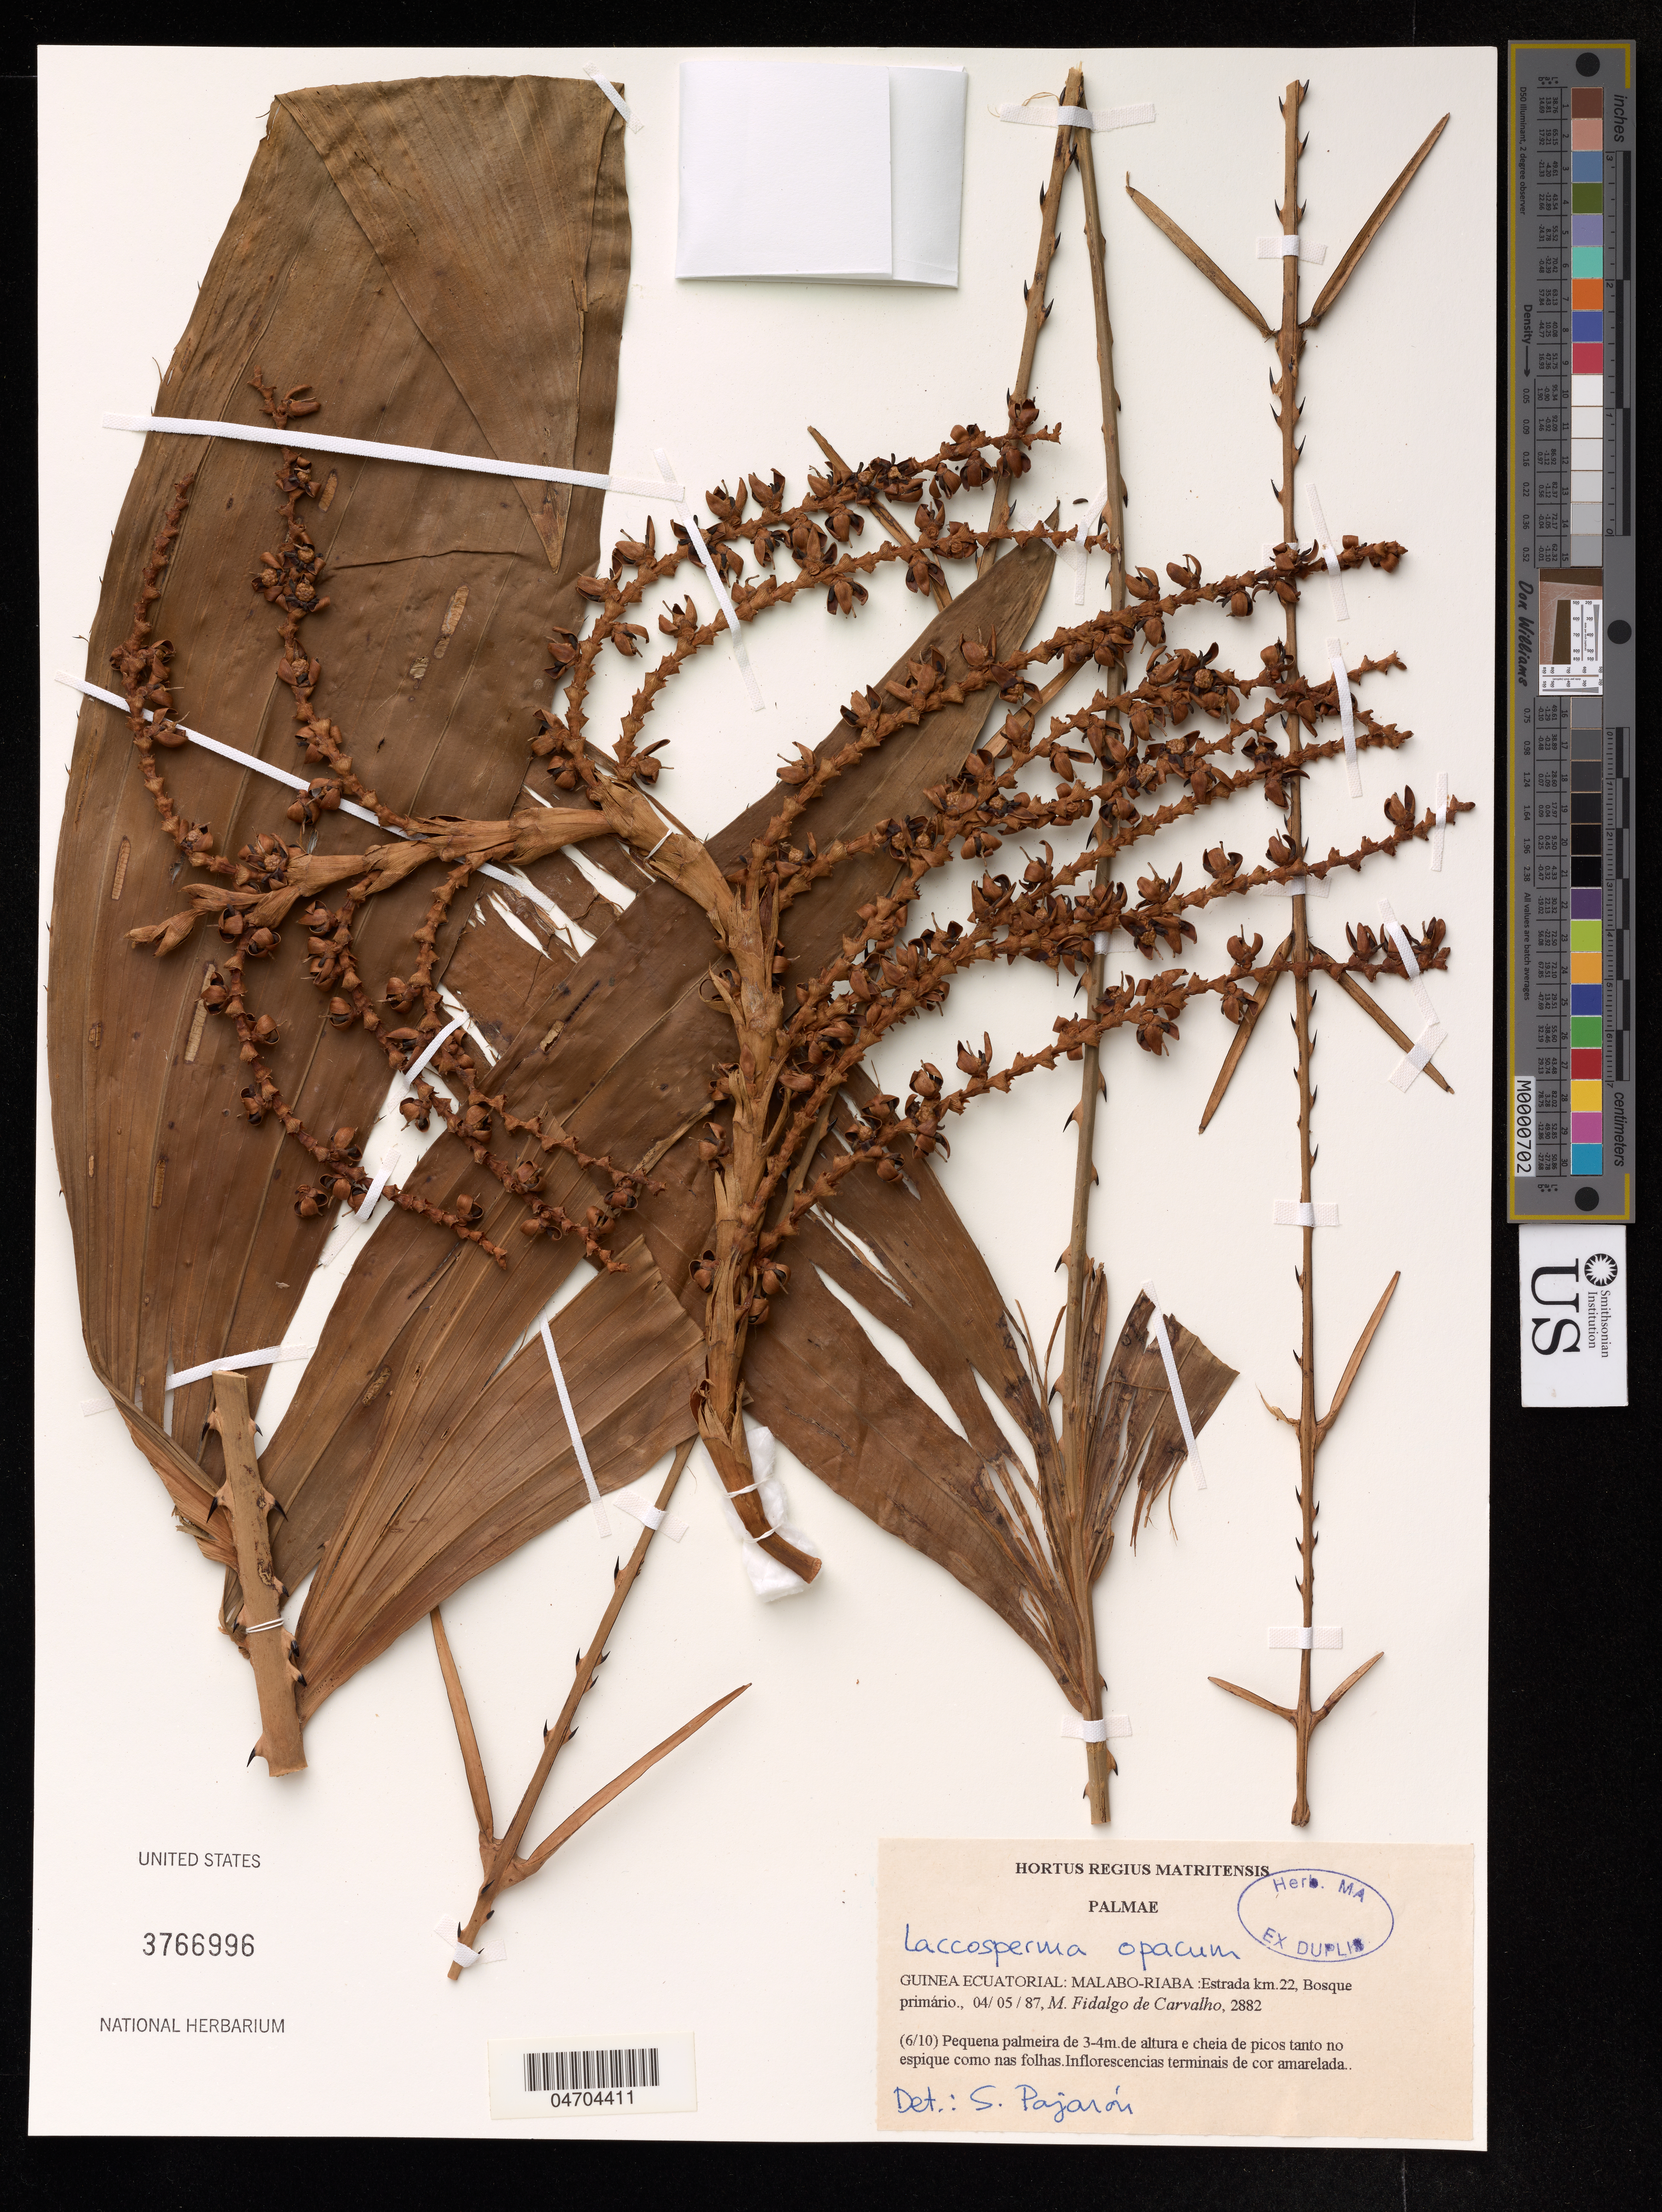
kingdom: Plantae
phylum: Tracheophyta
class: Liliopsida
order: Arecales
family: Arecaceae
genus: Laccosperma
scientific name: Laccosperma opacum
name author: Drude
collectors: M. Fidalgo de Carvalho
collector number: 2882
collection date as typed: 4 May87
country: Equatorial Guinea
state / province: Bioko Norte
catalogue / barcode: US 3766996